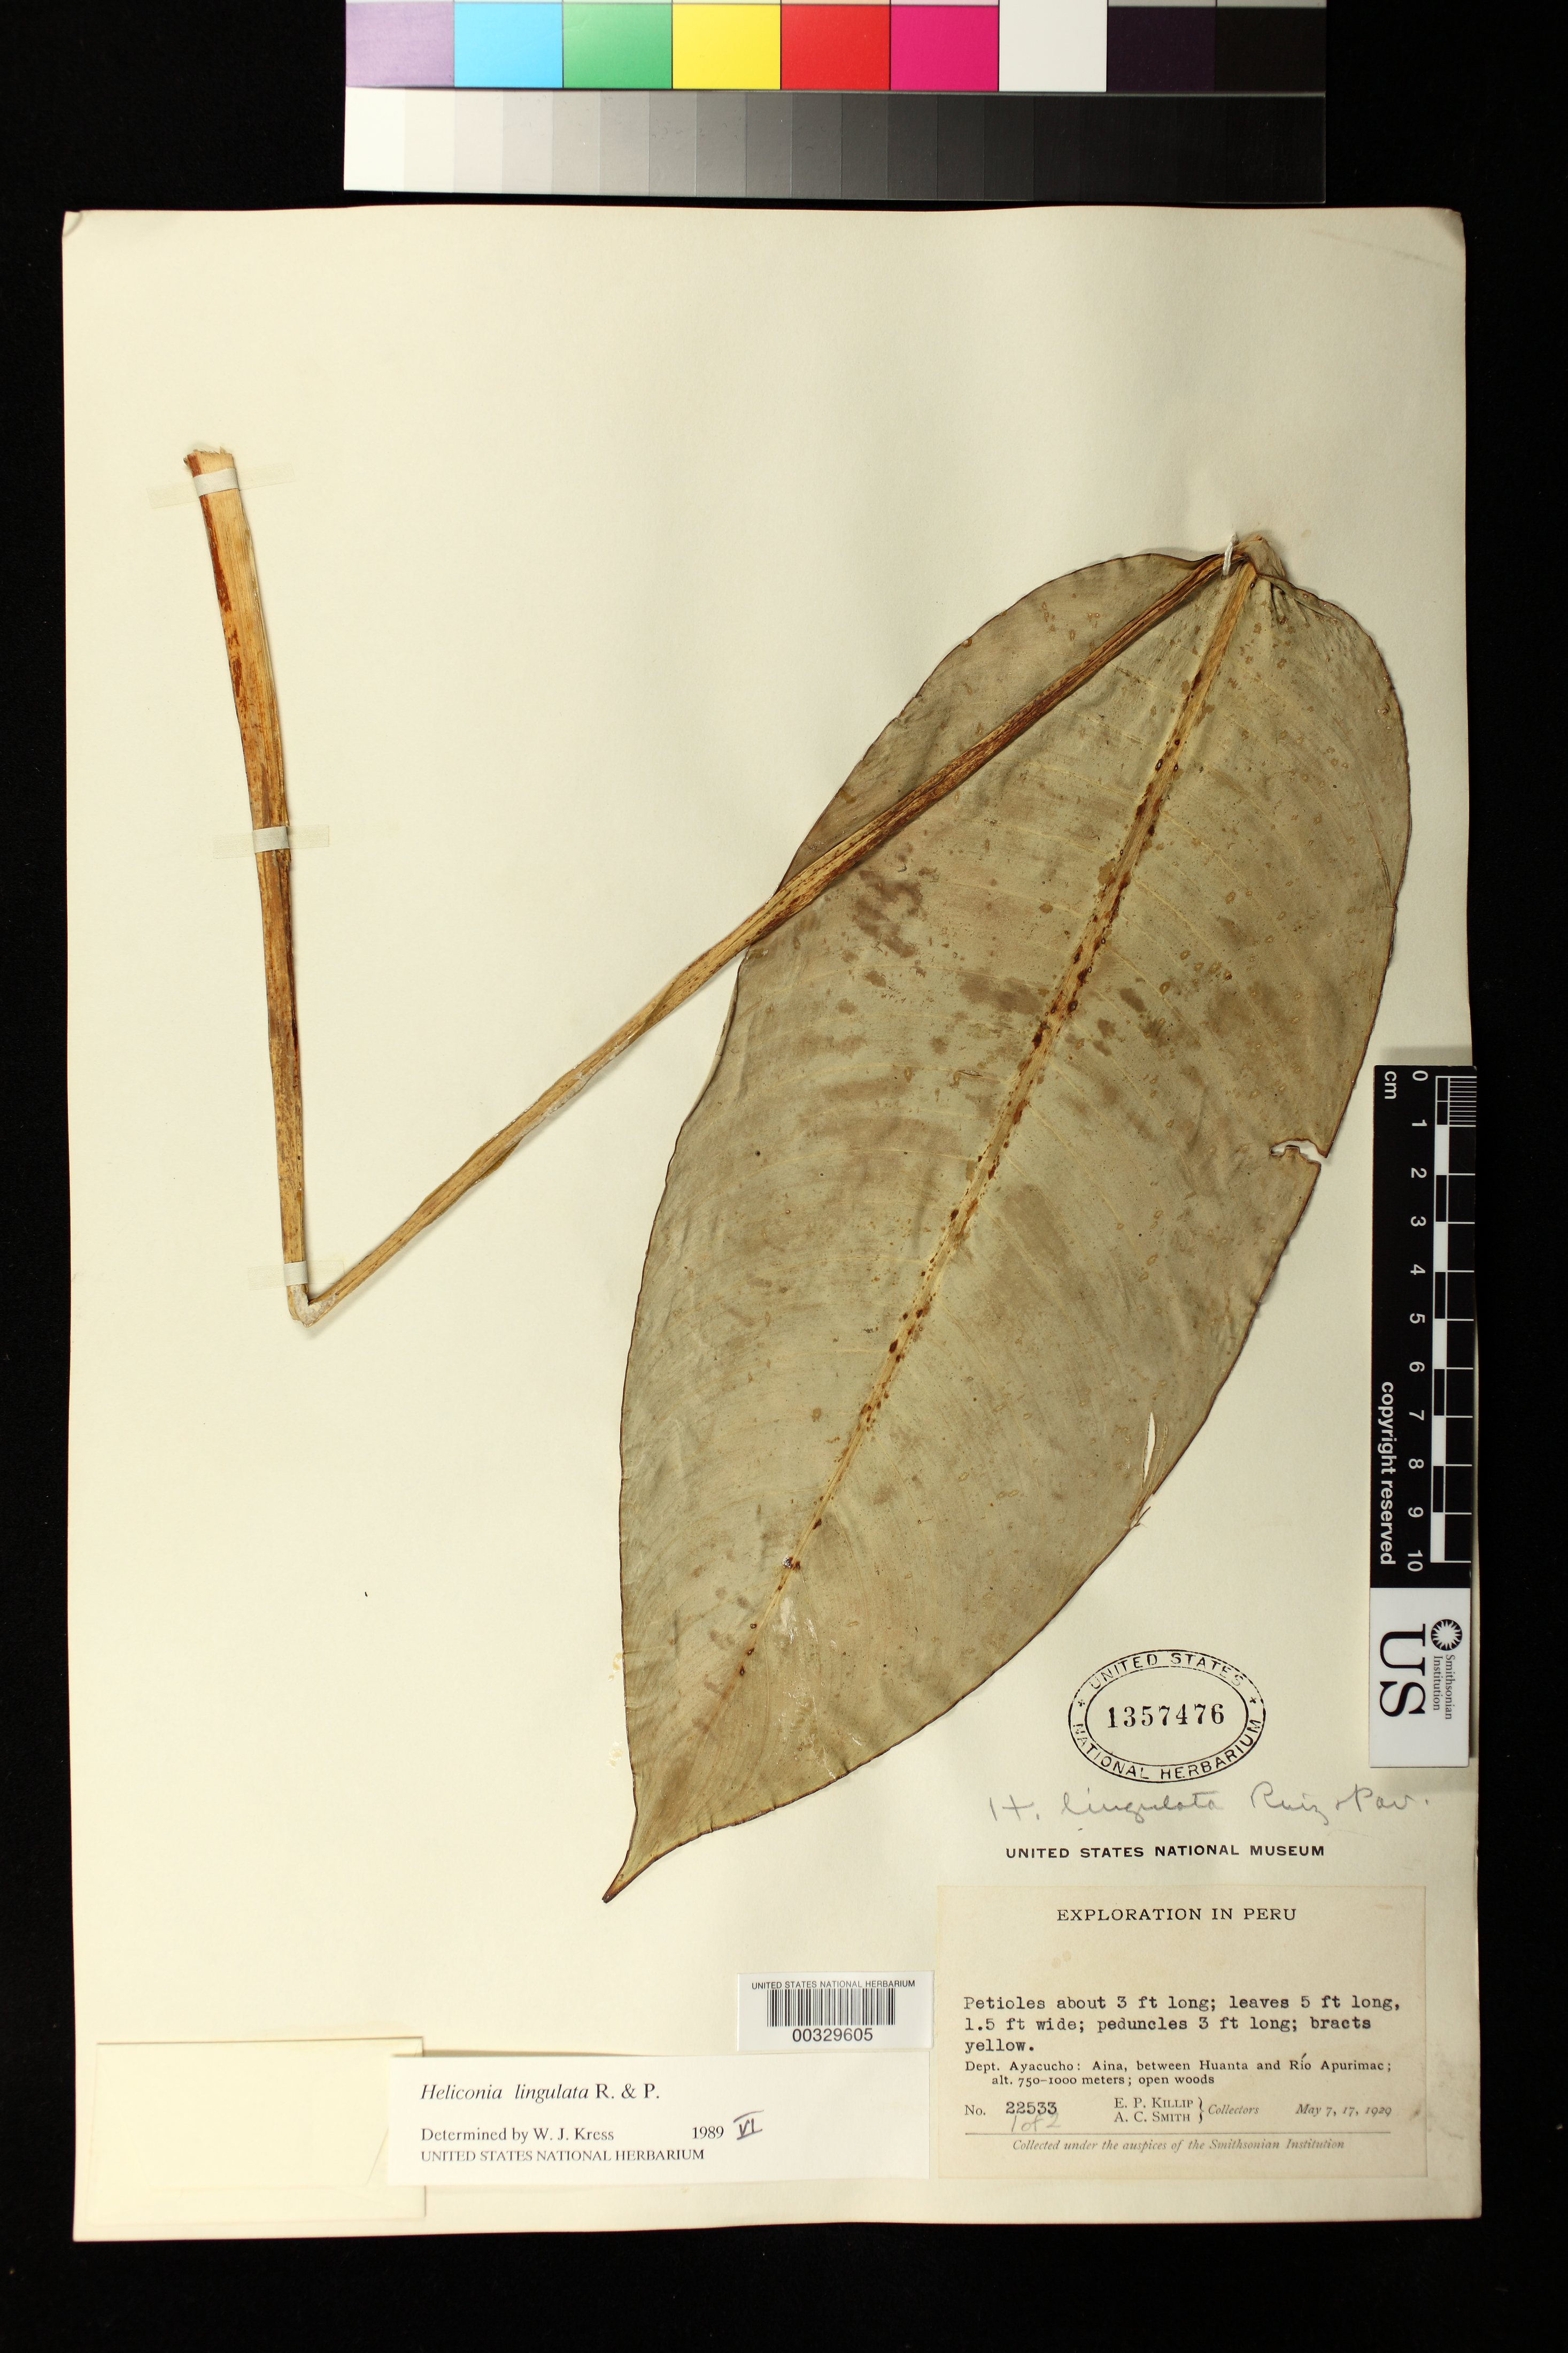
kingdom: Plantae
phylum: Tracheophyta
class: Liliopsida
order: Zingiberales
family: Heliconiaceae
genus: Heliconia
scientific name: Heliconia lingulata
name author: Ruiz & Pav.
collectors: E. P. Killip & A. C. Smith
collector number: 22533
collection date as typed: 07 May 1929 and 17 May 1929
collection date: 1929-05-07,1929-05-17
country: Peru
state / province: Ayacucho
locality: Dept. Ayacucho: Aina, between Huanta and Río Apurímac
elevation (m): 750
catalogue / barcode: US 1357476